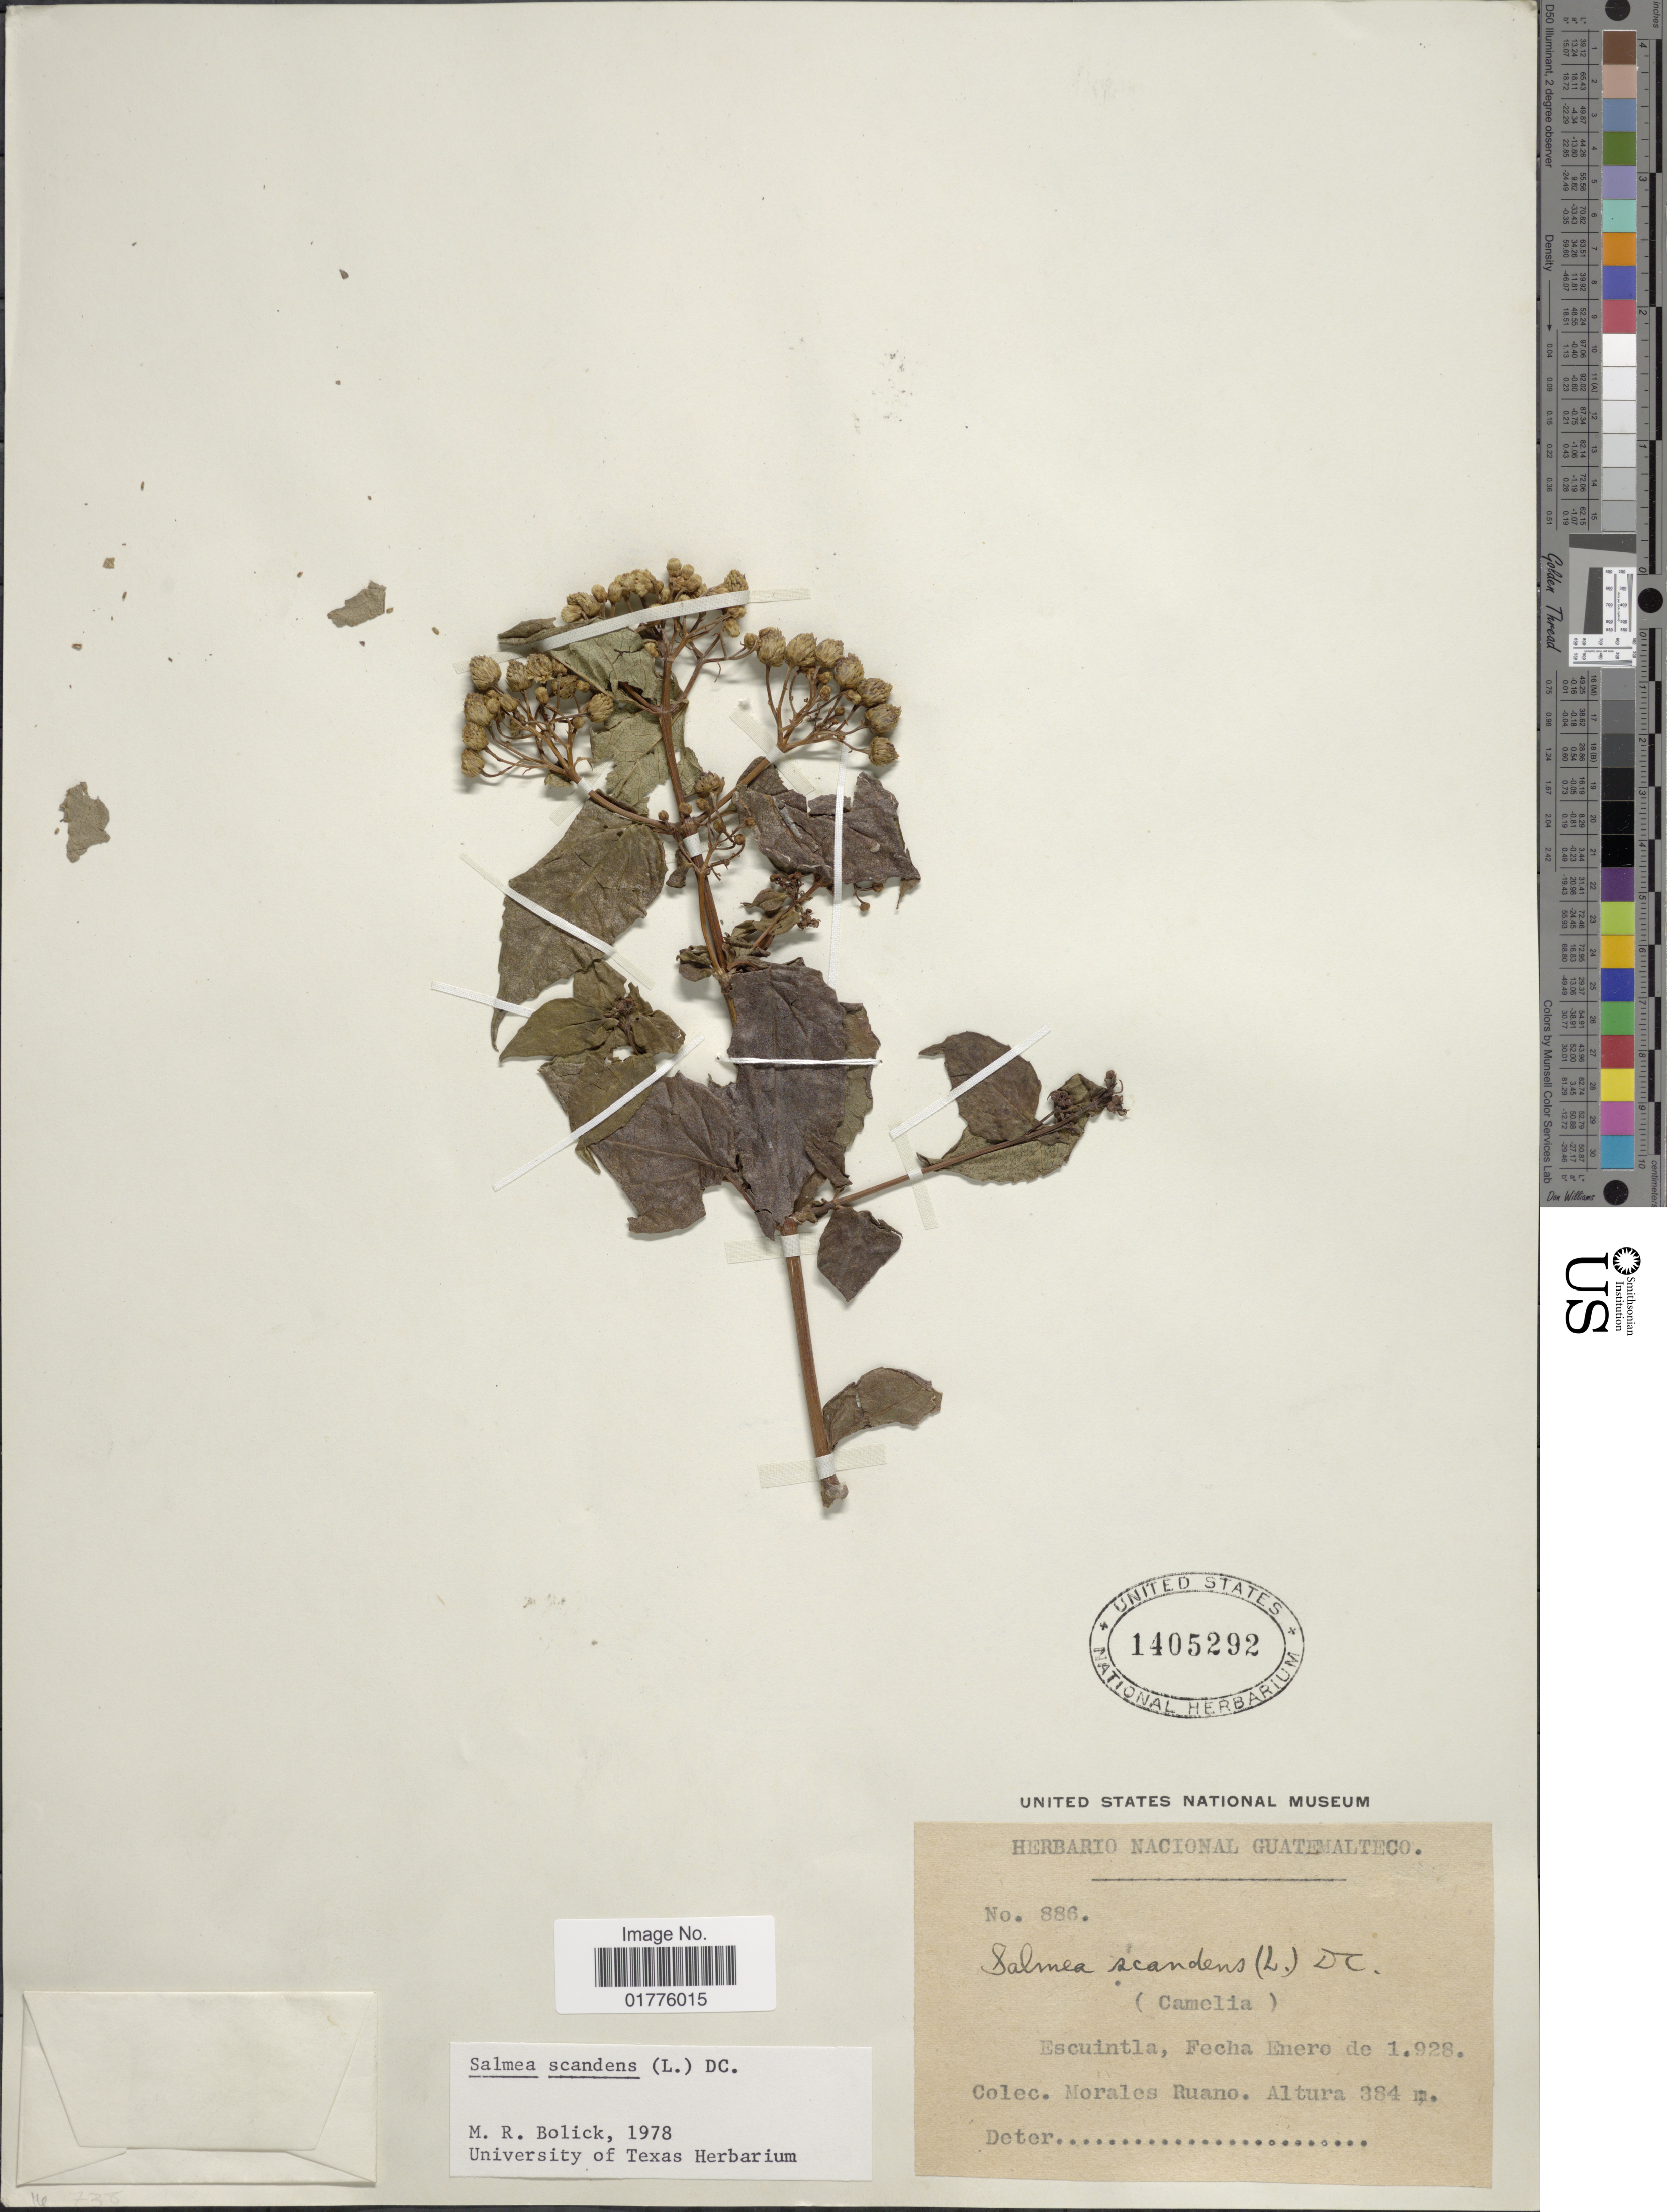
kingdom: Plantae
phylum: Tracheophyta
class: Magnoliopsida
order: Asterales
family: Asteraceae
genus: Salmea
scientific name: Salmea scandens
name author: (L.) DC.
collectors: M. Ruano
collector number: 886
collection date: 1928-01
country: Guatemala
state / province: Escuintla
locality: Escuintla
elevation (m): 384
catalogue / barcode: US 1405292